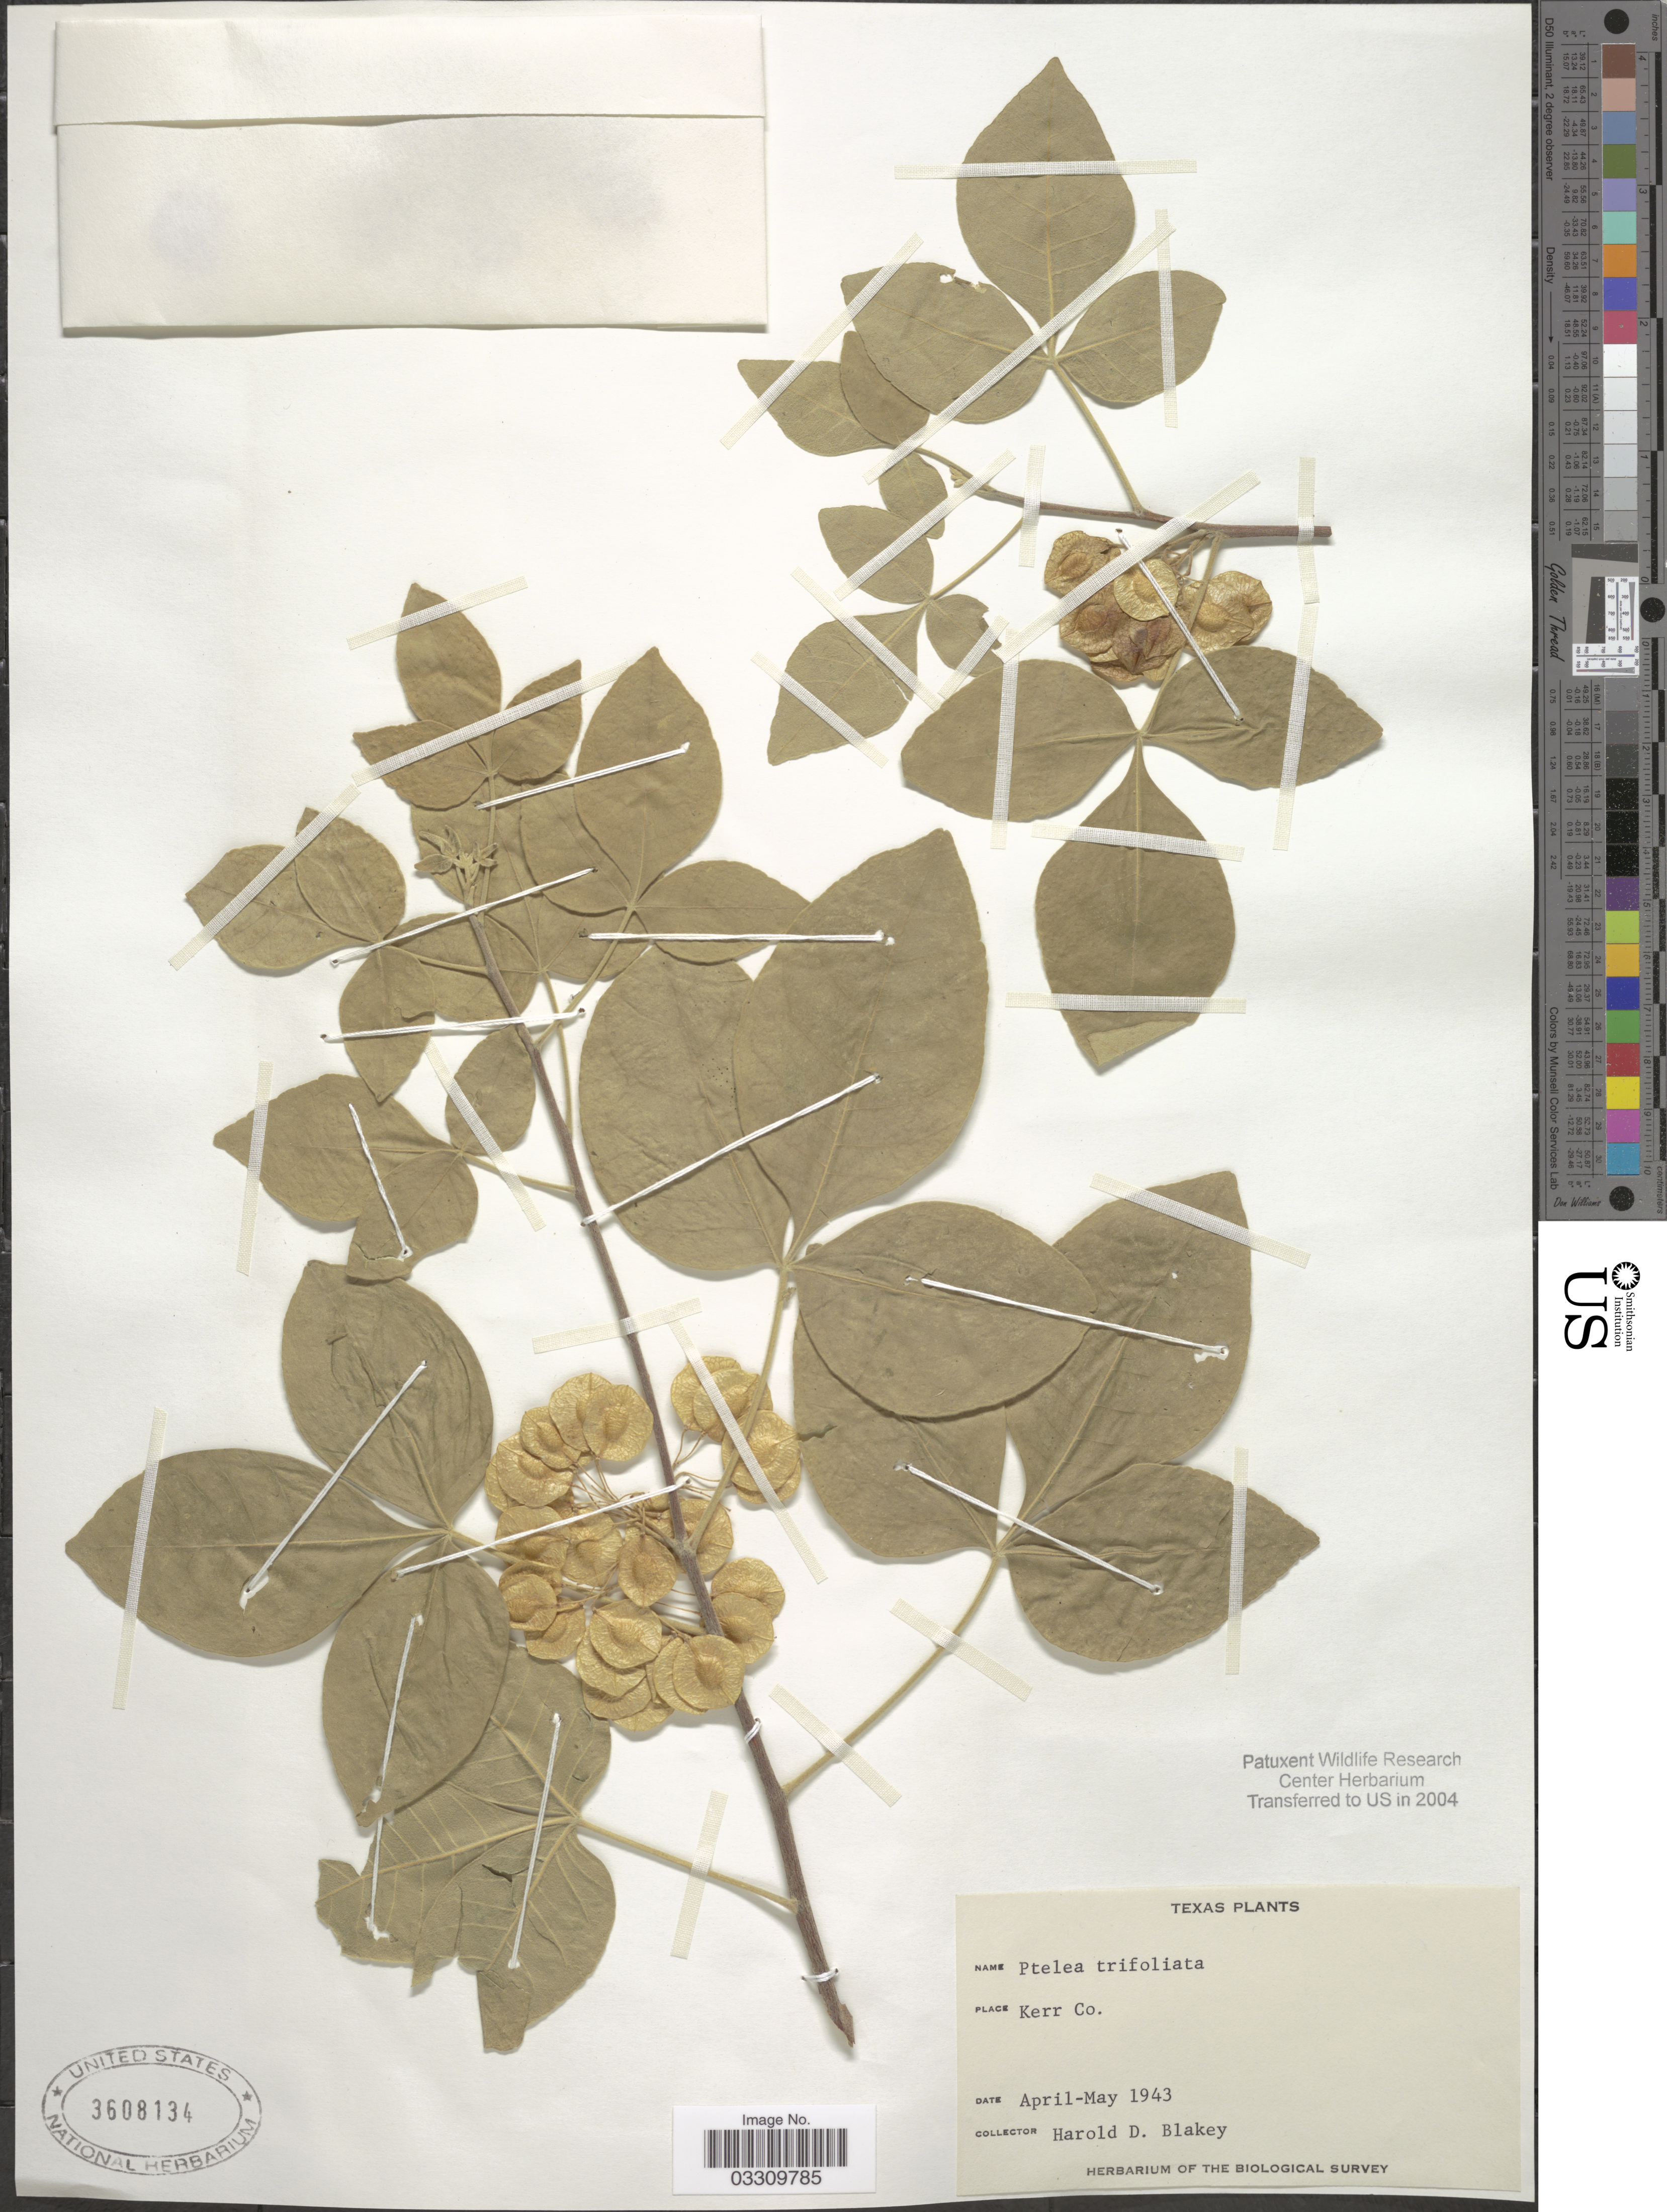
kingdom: Plantae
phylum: Tracheophyta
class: Magnoliopsida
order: Sapindales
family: Rutaceae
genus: Ptelea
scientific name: Ptelea trifoliata var. mollis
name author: Torr. & A. Gray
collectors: H. Blakey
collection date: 1943-04/1943-05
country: United States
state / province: Texas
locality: Kerr Co.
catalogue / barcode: US 3608134